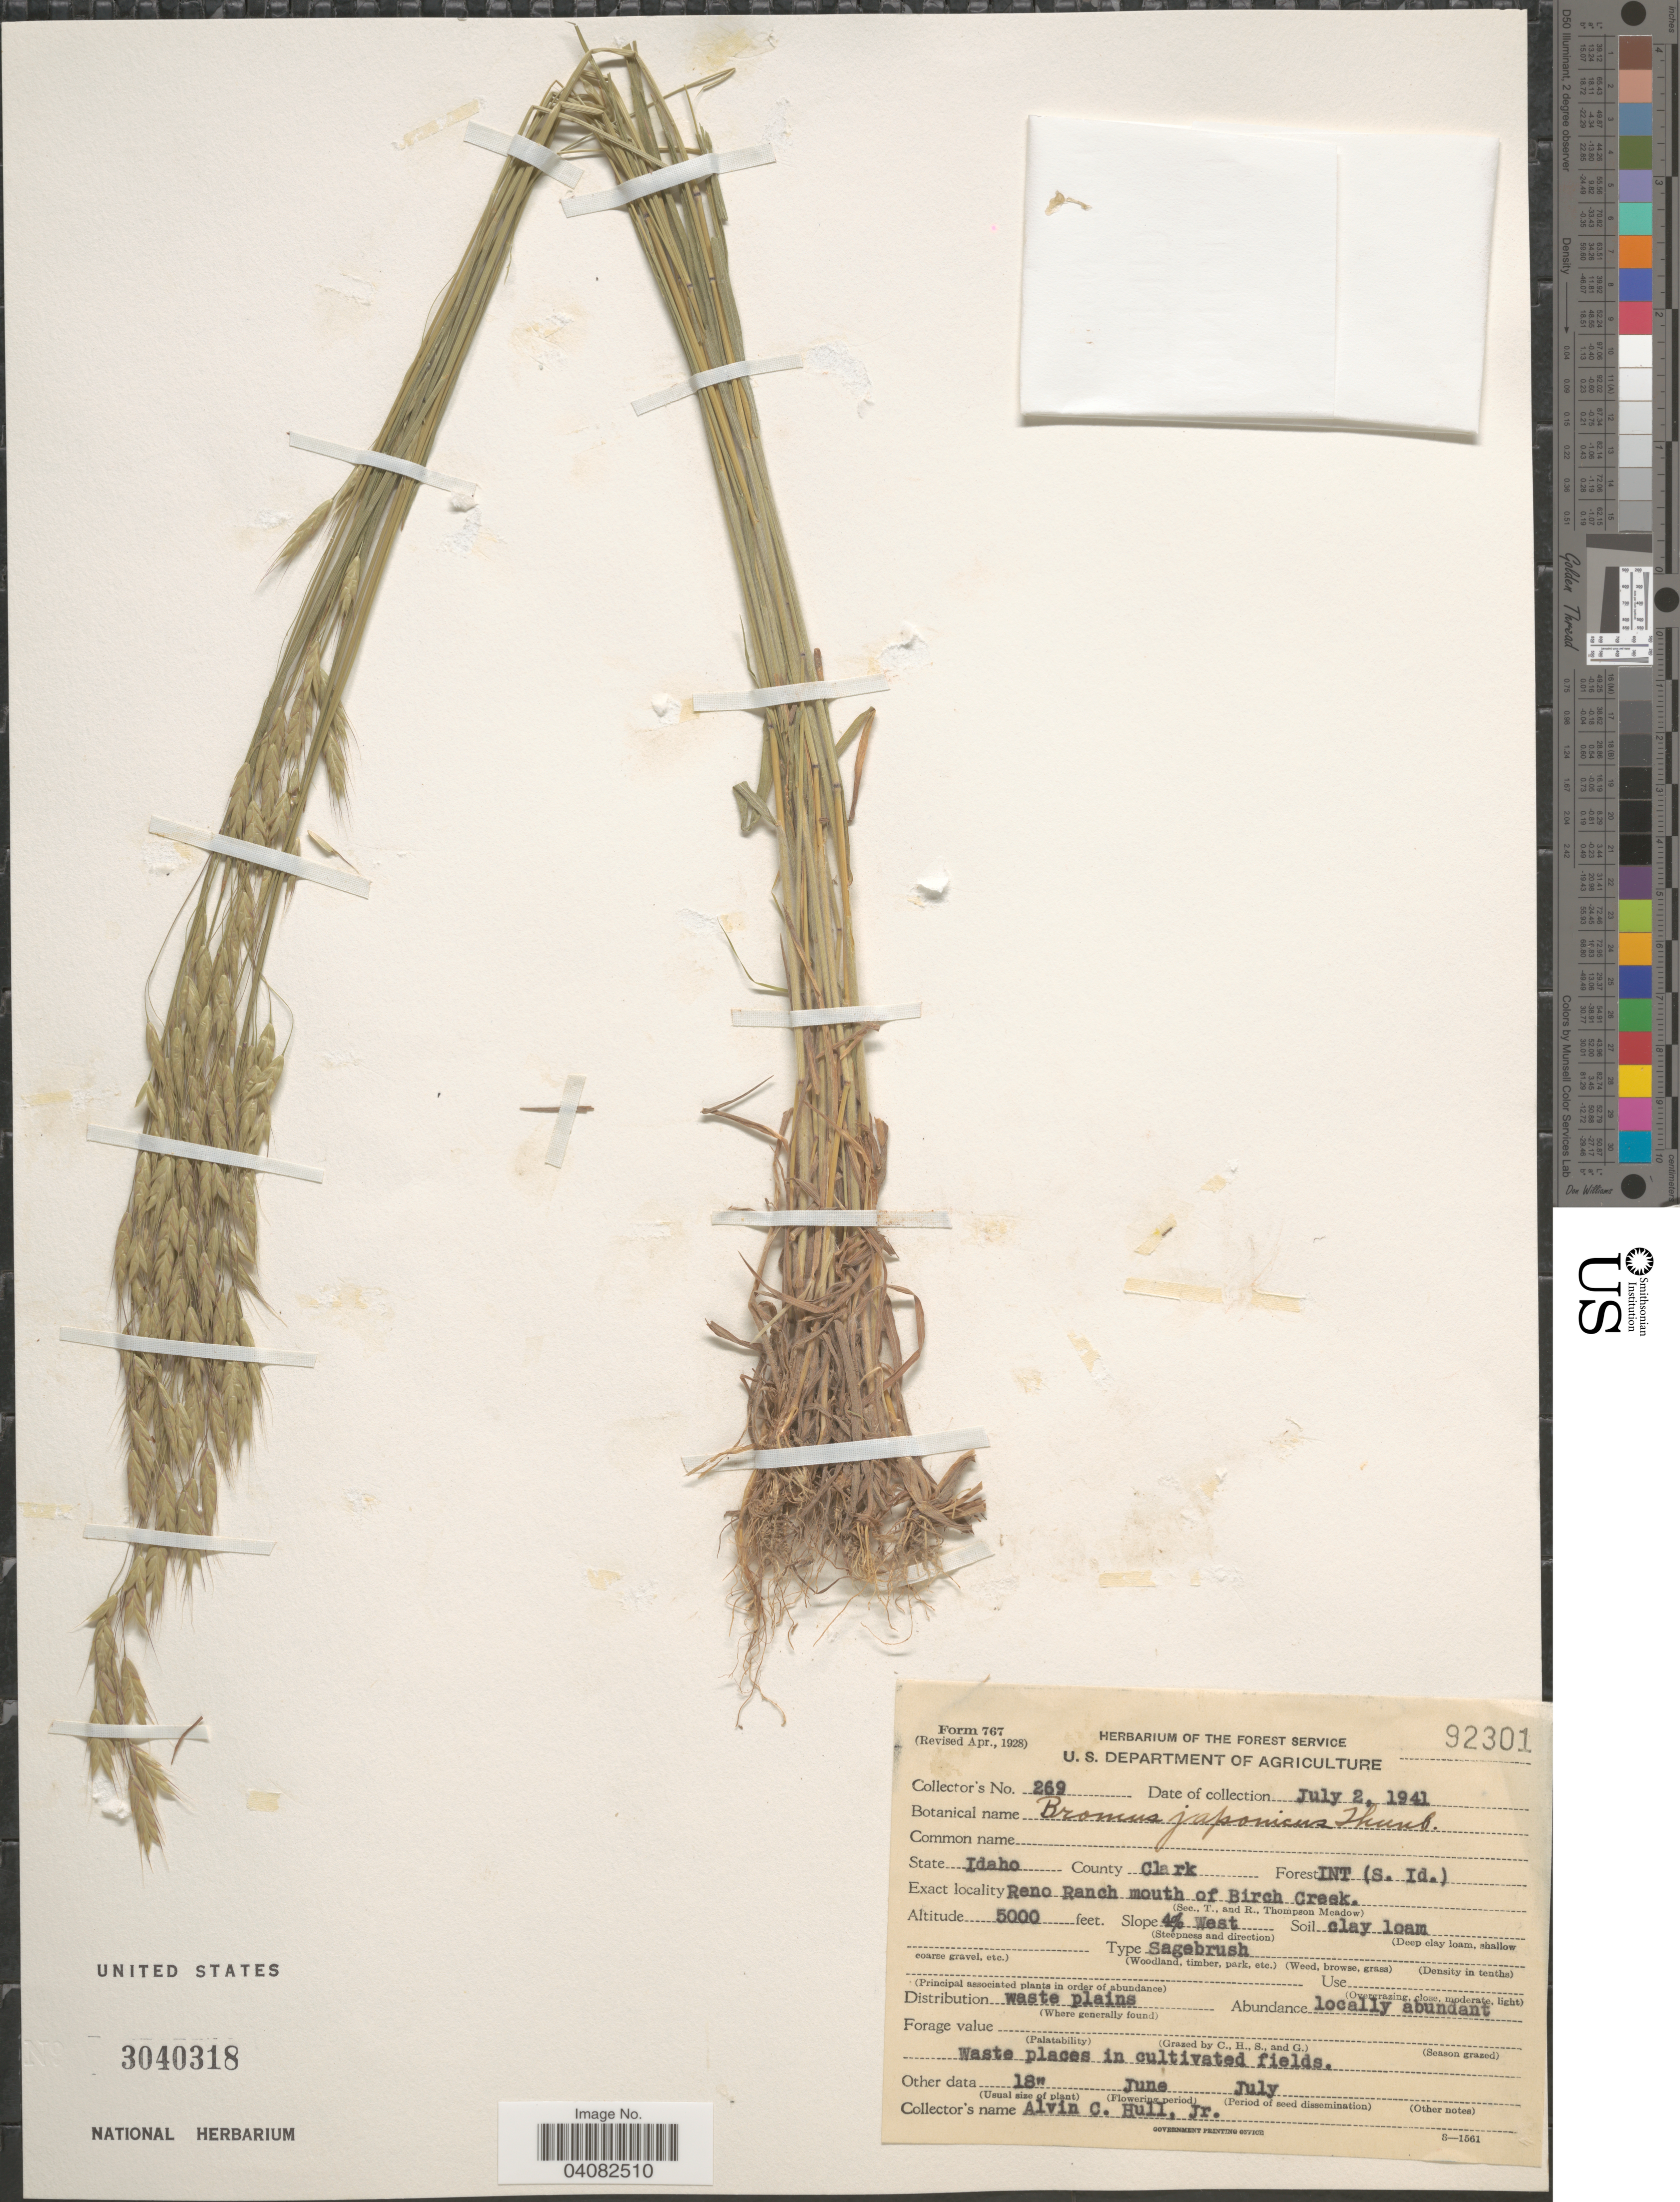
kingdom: Plantae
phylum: Tracheophyta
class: Liliopsida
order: Poales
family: Poaceae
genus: Bromus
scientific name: Bromus intermedius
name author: Gussone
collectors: A. Hull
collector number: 269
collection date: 1941-07-02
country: United States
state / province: Idaho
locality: County Clark. Forest INT (S. Id.) Reno Ranch mouth of Birch Creek. Slope 4% West. Waste places in cultivated fields.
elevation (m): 1524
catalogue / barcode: US 3040318